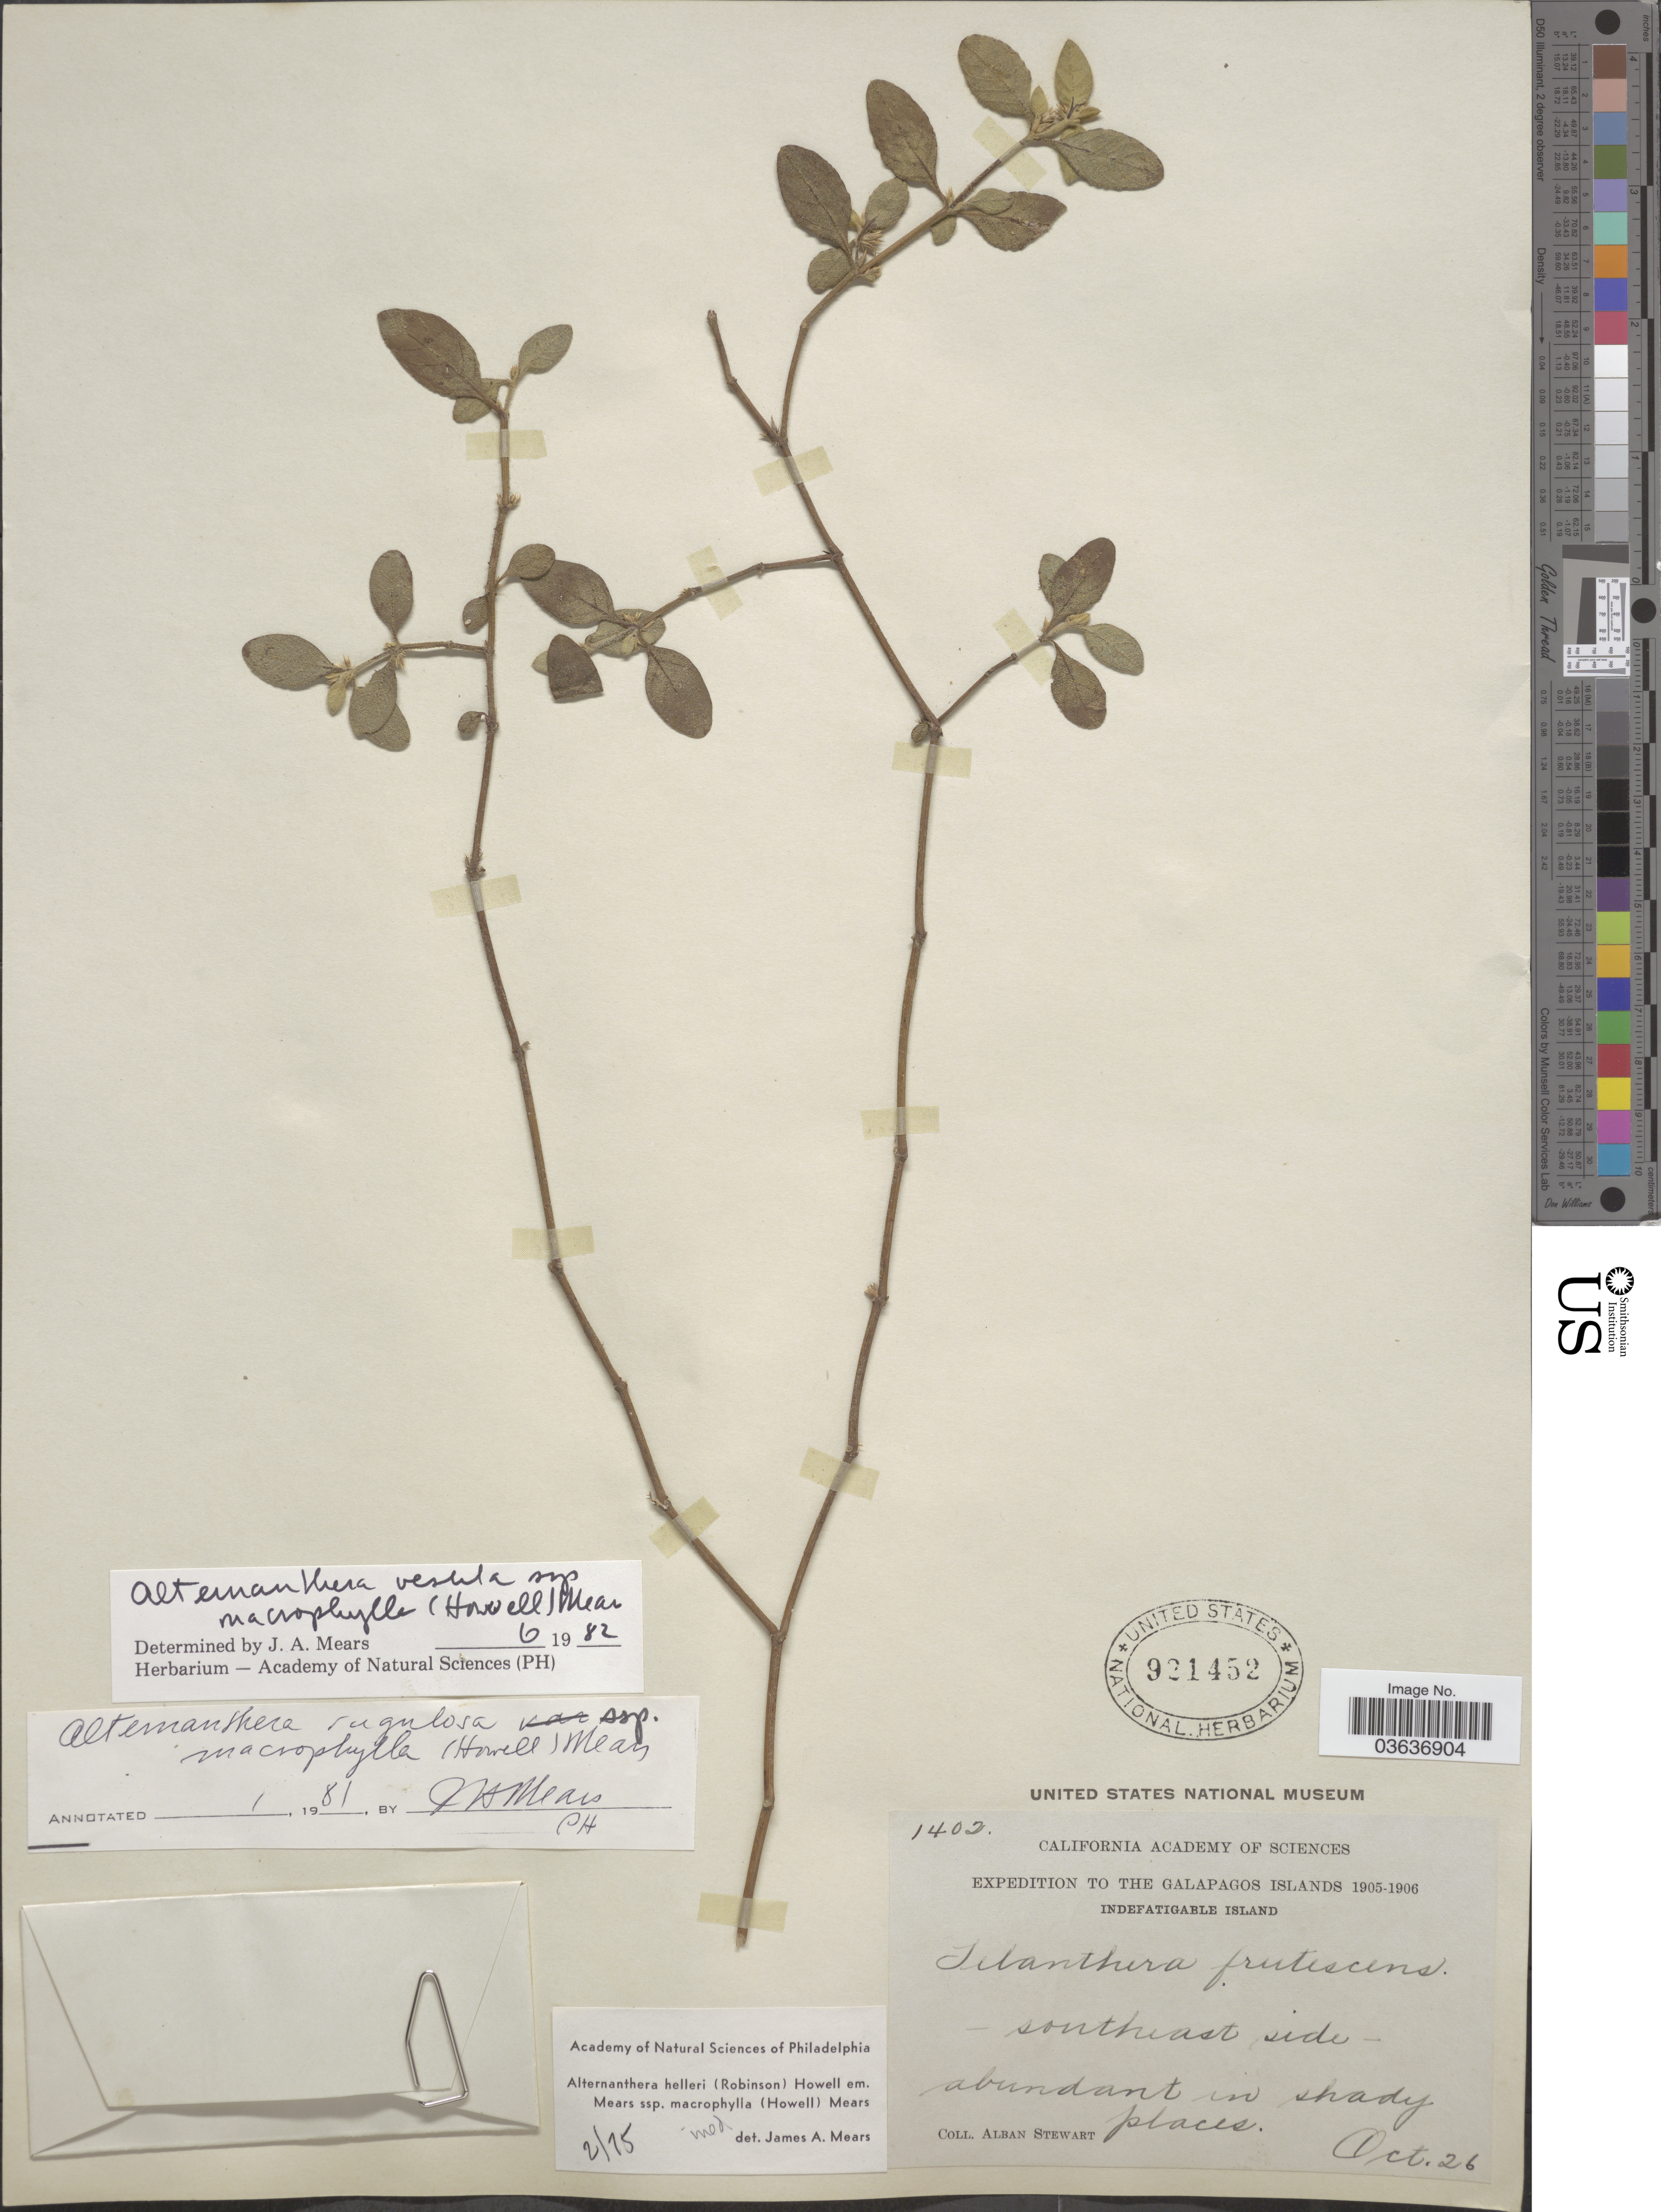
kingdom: Plantae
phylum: Tracheophyta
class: Magnoliopsida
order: Caryophyllales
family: Amaranthaceae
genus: Alternanthera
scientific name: Alternanthera vestita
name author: (Andersson) J.T. Howell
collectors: A. Stewart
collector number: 1402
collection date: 1905-10-26/1906-10-26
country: Ecuador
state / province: Colón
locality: The Galapagos Islands. Indefatigable Island. Southeast side.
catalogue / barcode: US 921452